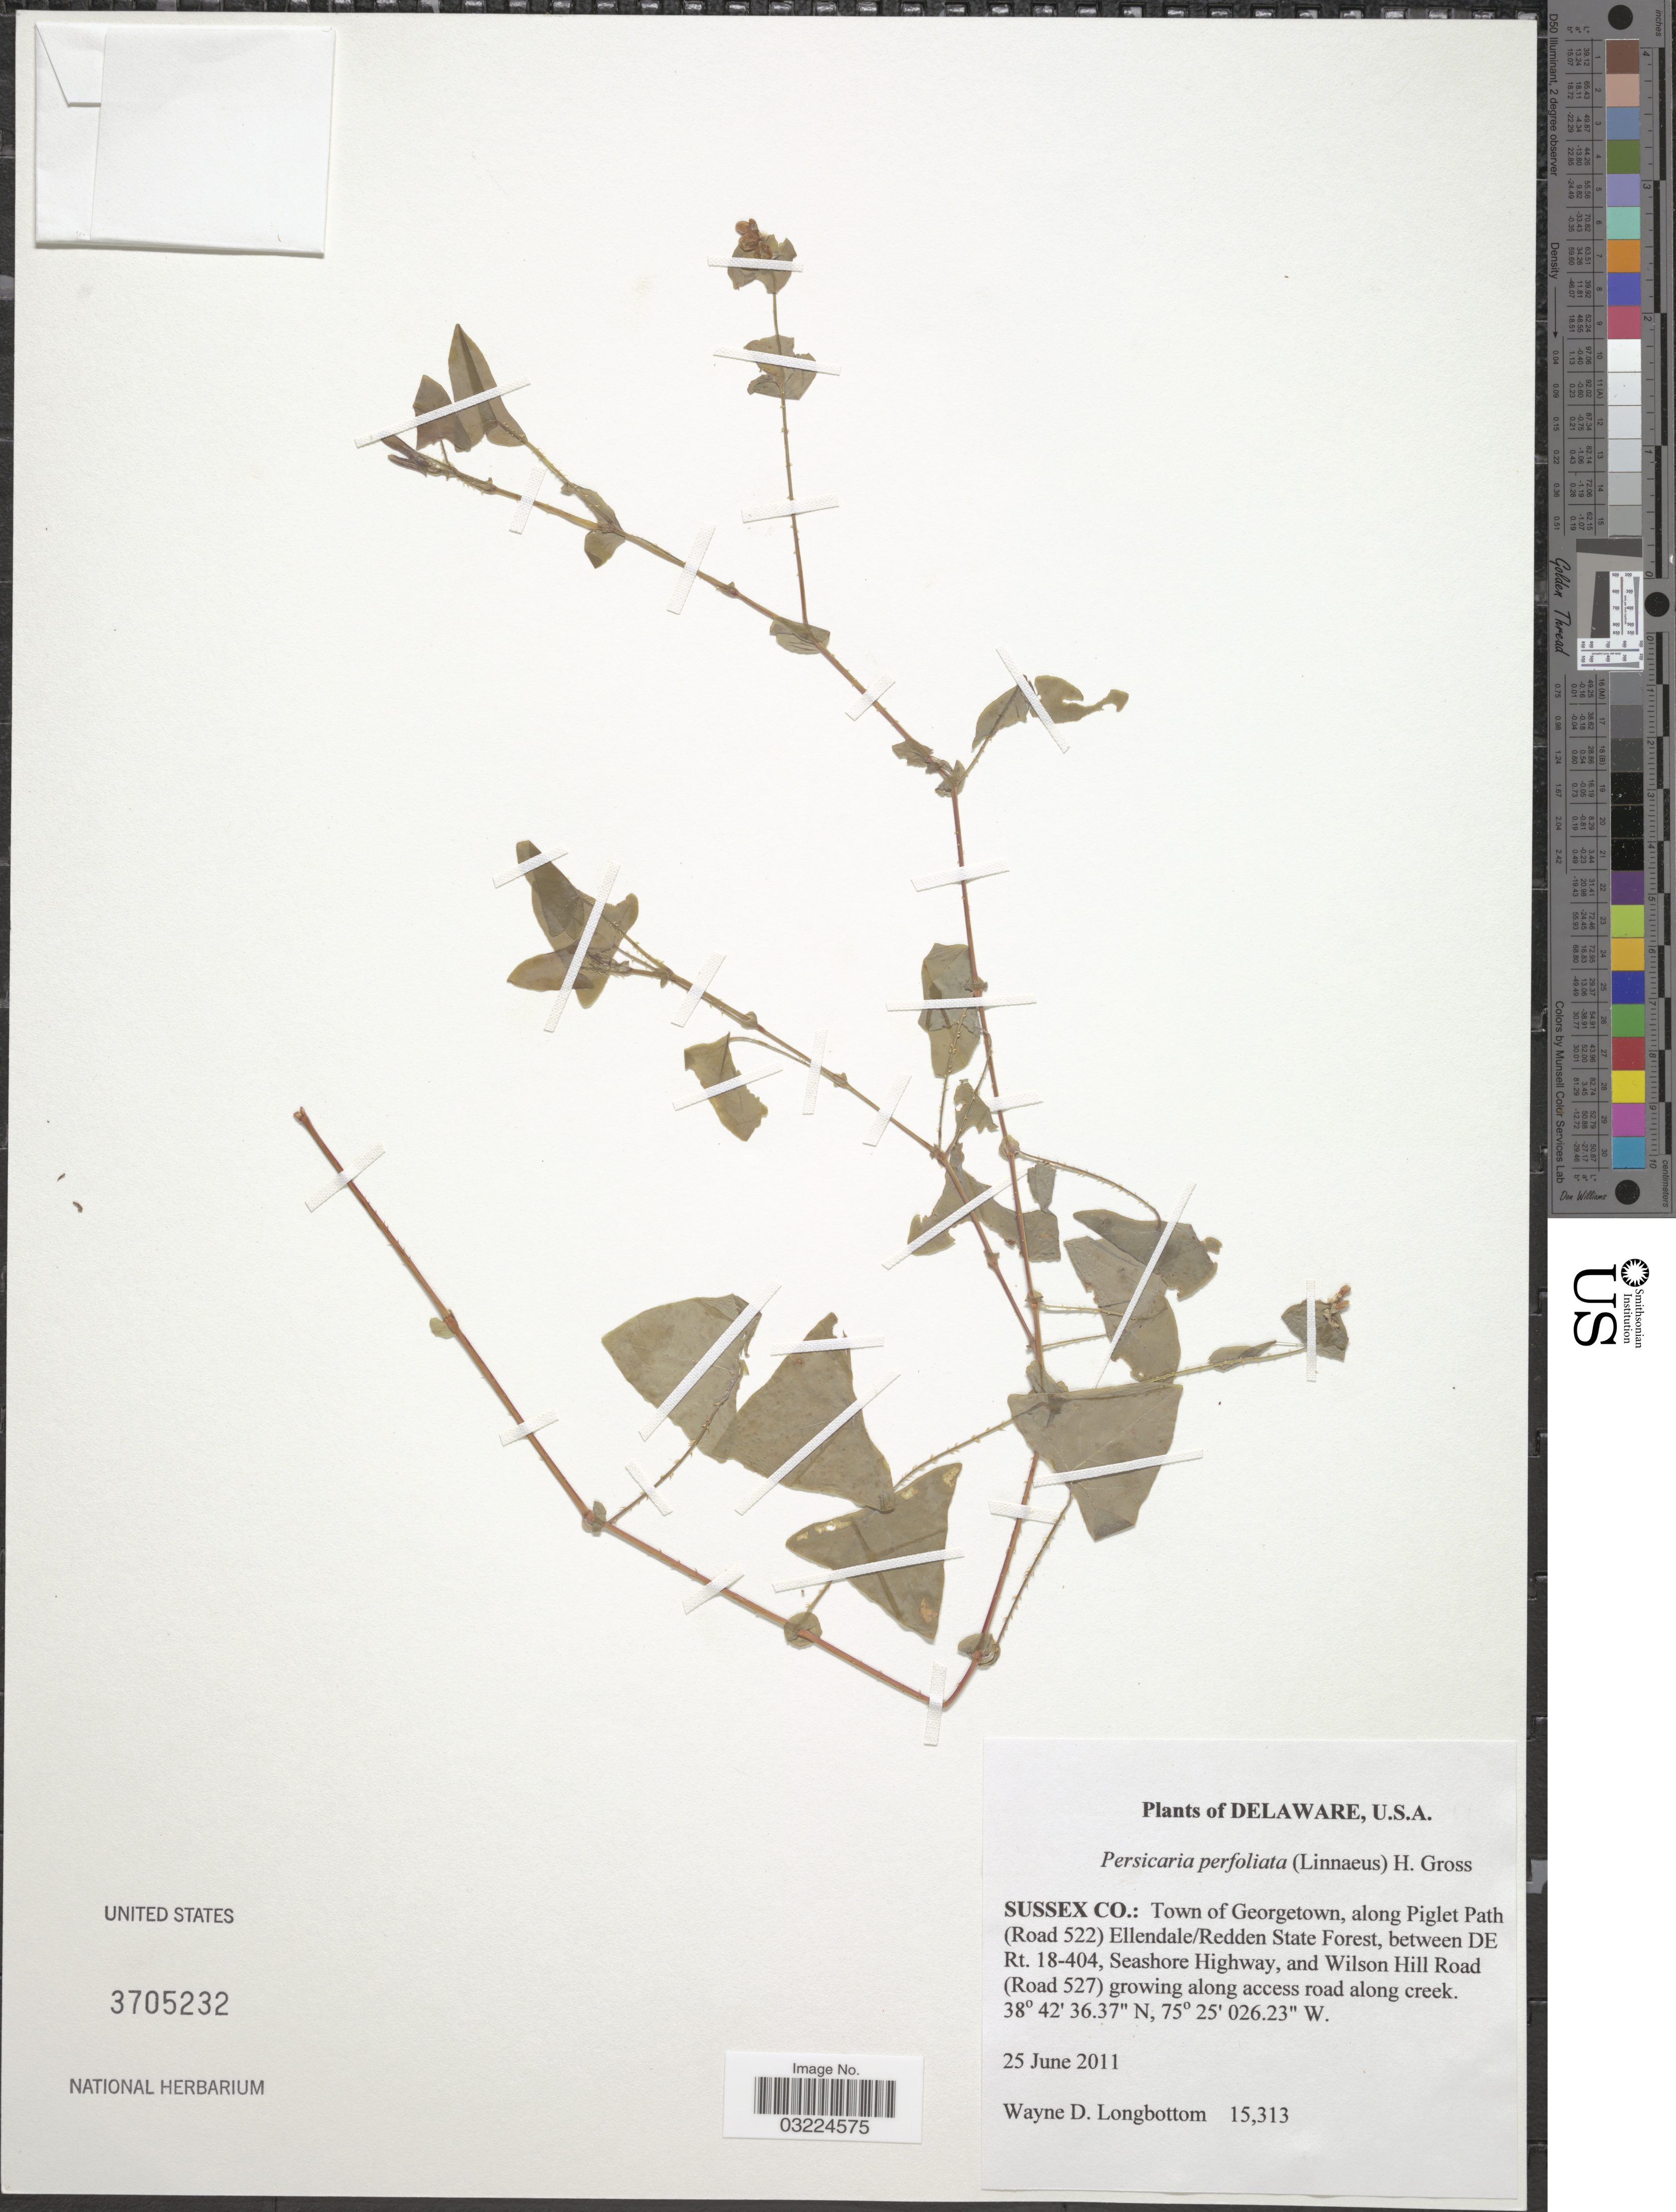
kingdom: Plantae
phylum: Tracheophyta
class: Magnoliopsida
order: Caryophyllales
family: Polygonaceae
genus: Persicaria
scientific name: Persicaria perfoliata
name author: (L.) H. Gross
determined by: Atha, D. E.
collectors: W. D. Longbottom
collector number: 15313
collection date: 2011-06-25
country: United States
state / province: Delaware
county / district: Sussex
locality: Sussex Co.: Town of Georgetown, along Piglet Path (Road 522) Ellendale/Redden State Forest, between DE Rt. 18-404, Seashore Highway, and Wilson Hill Road (Road 527) growing along acces road along creek.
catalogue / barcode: US 3705232